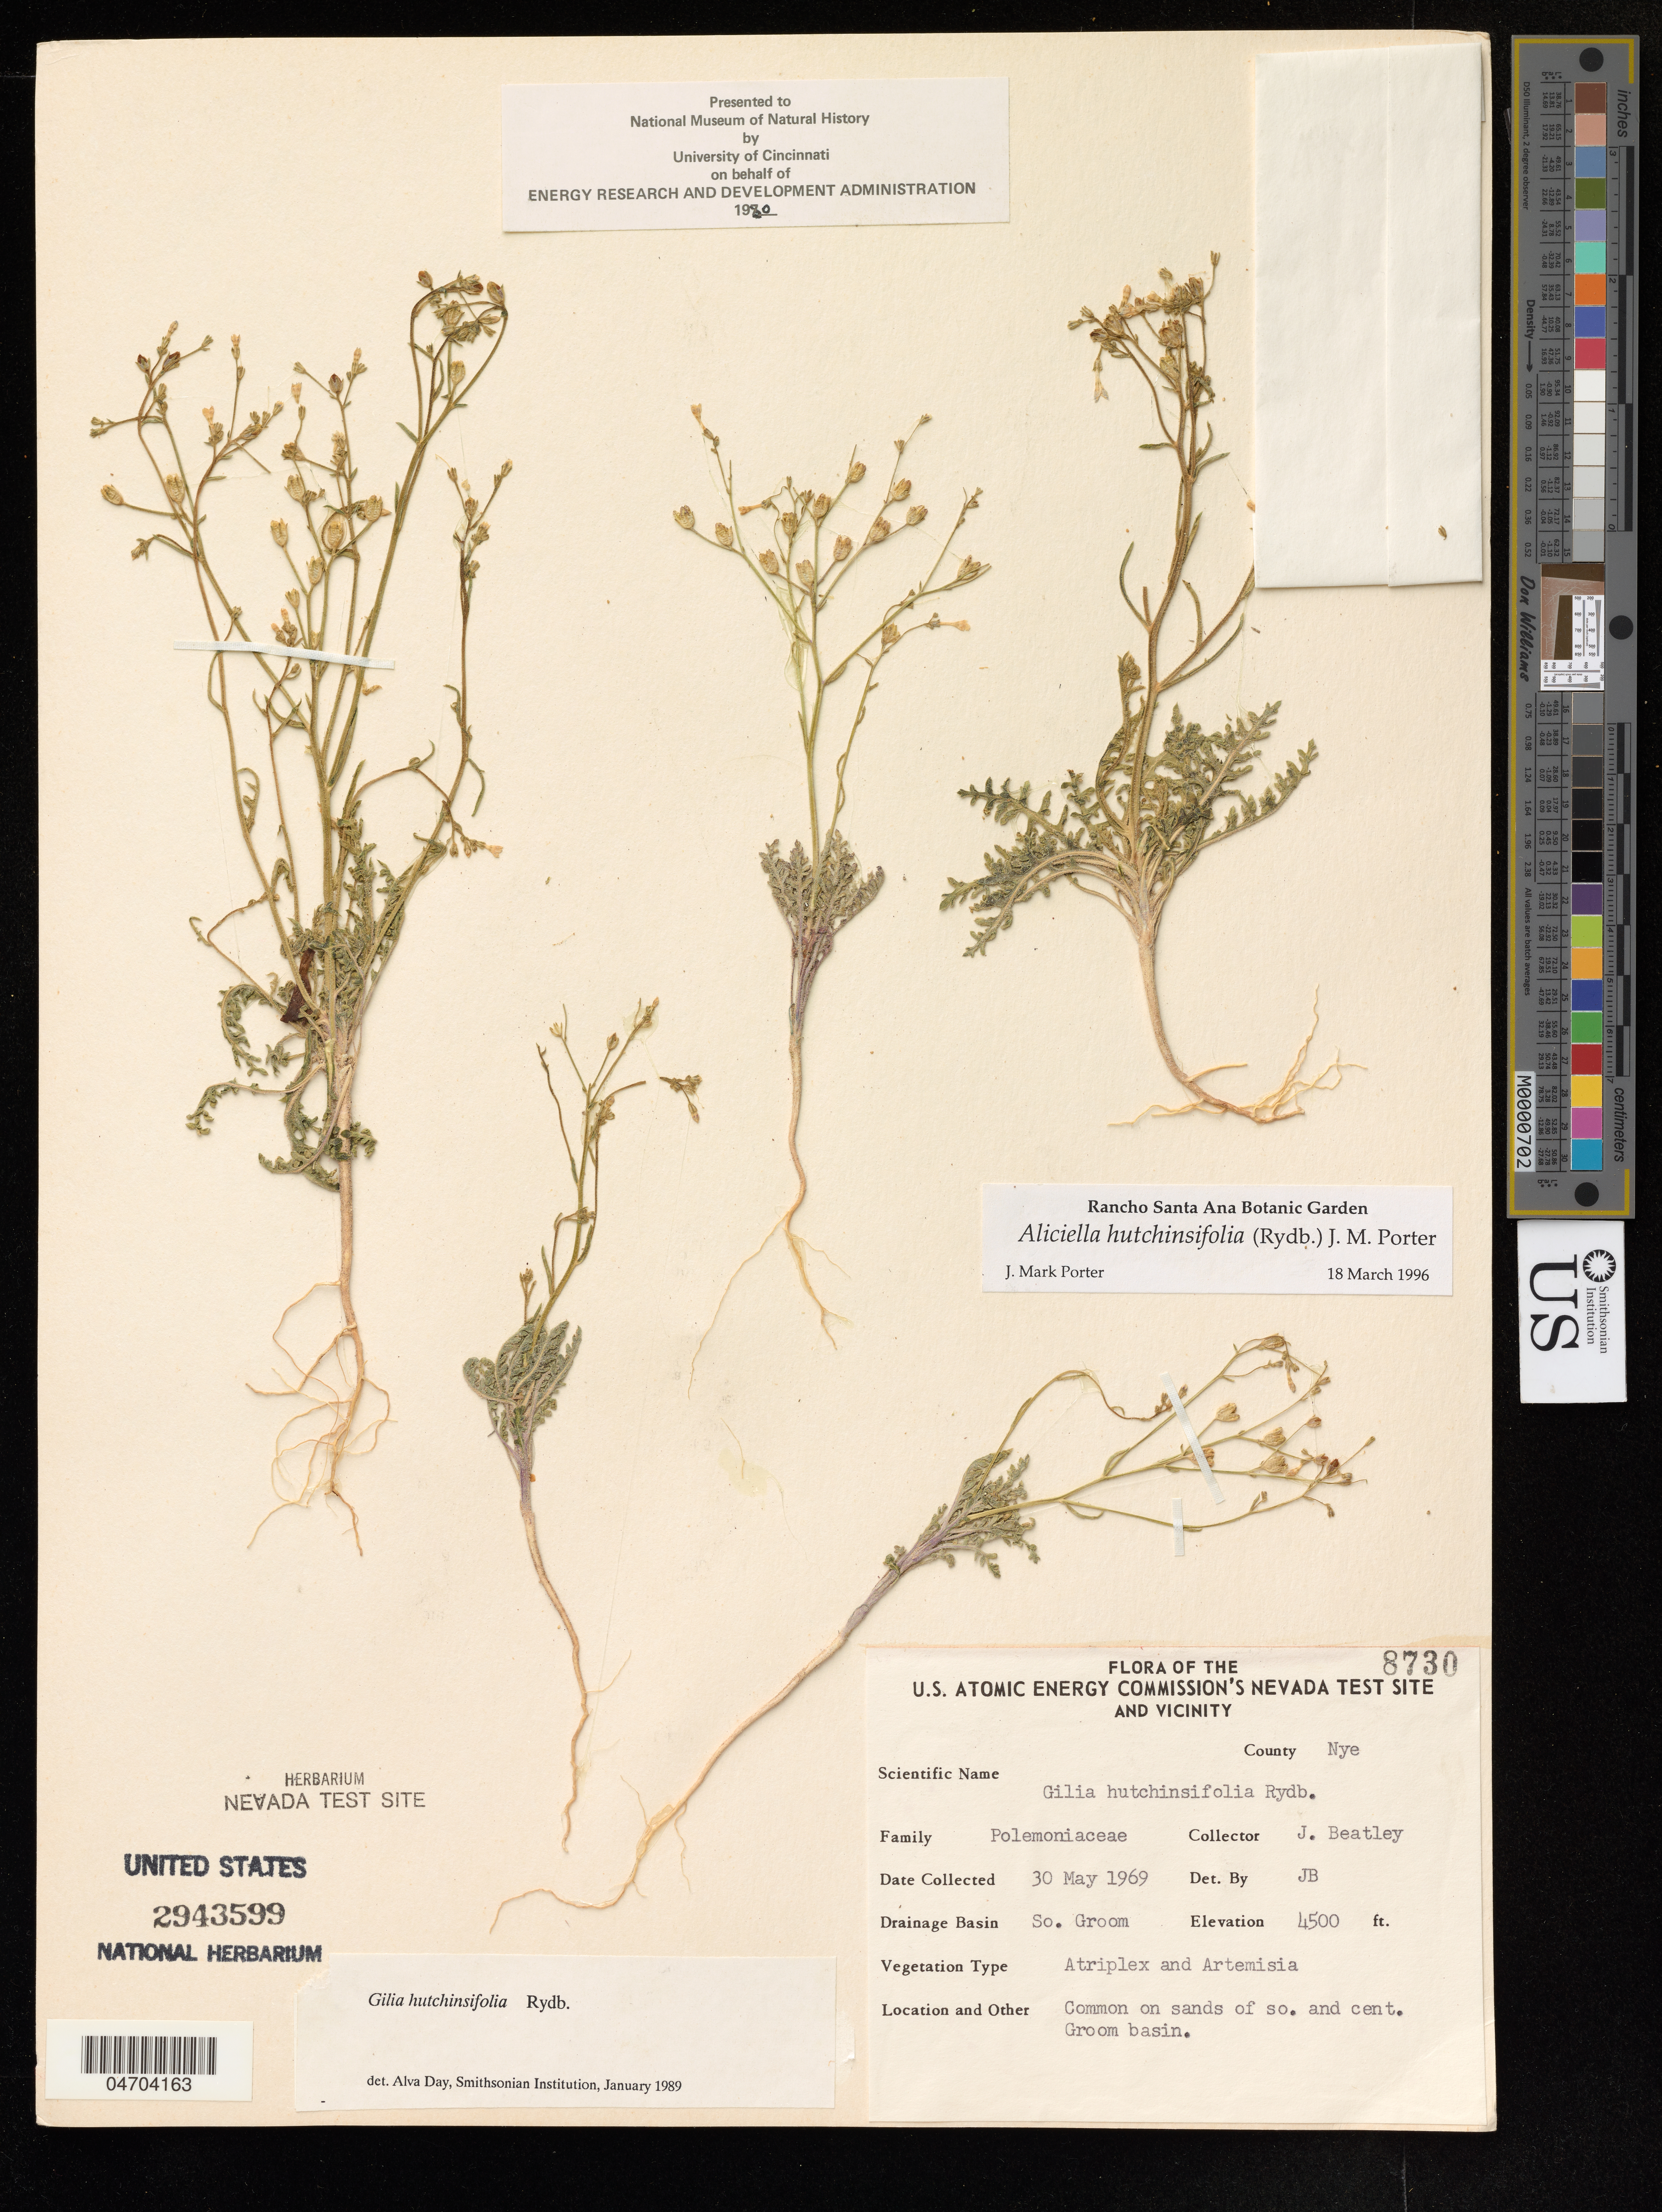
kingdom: Plantae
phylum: Tracheophyta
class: Magnoliopsida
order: Ericales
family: Polemoniaceae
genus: Aliciella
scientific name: Aliciella hutchinsifolia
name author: (Rydb.) J.M. Porter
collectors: J. Beatley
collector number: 8730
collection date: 1969-05-30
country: United States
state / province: Nevada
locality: Nye, So. Groom.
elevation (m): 1372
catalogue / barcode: US 2943599